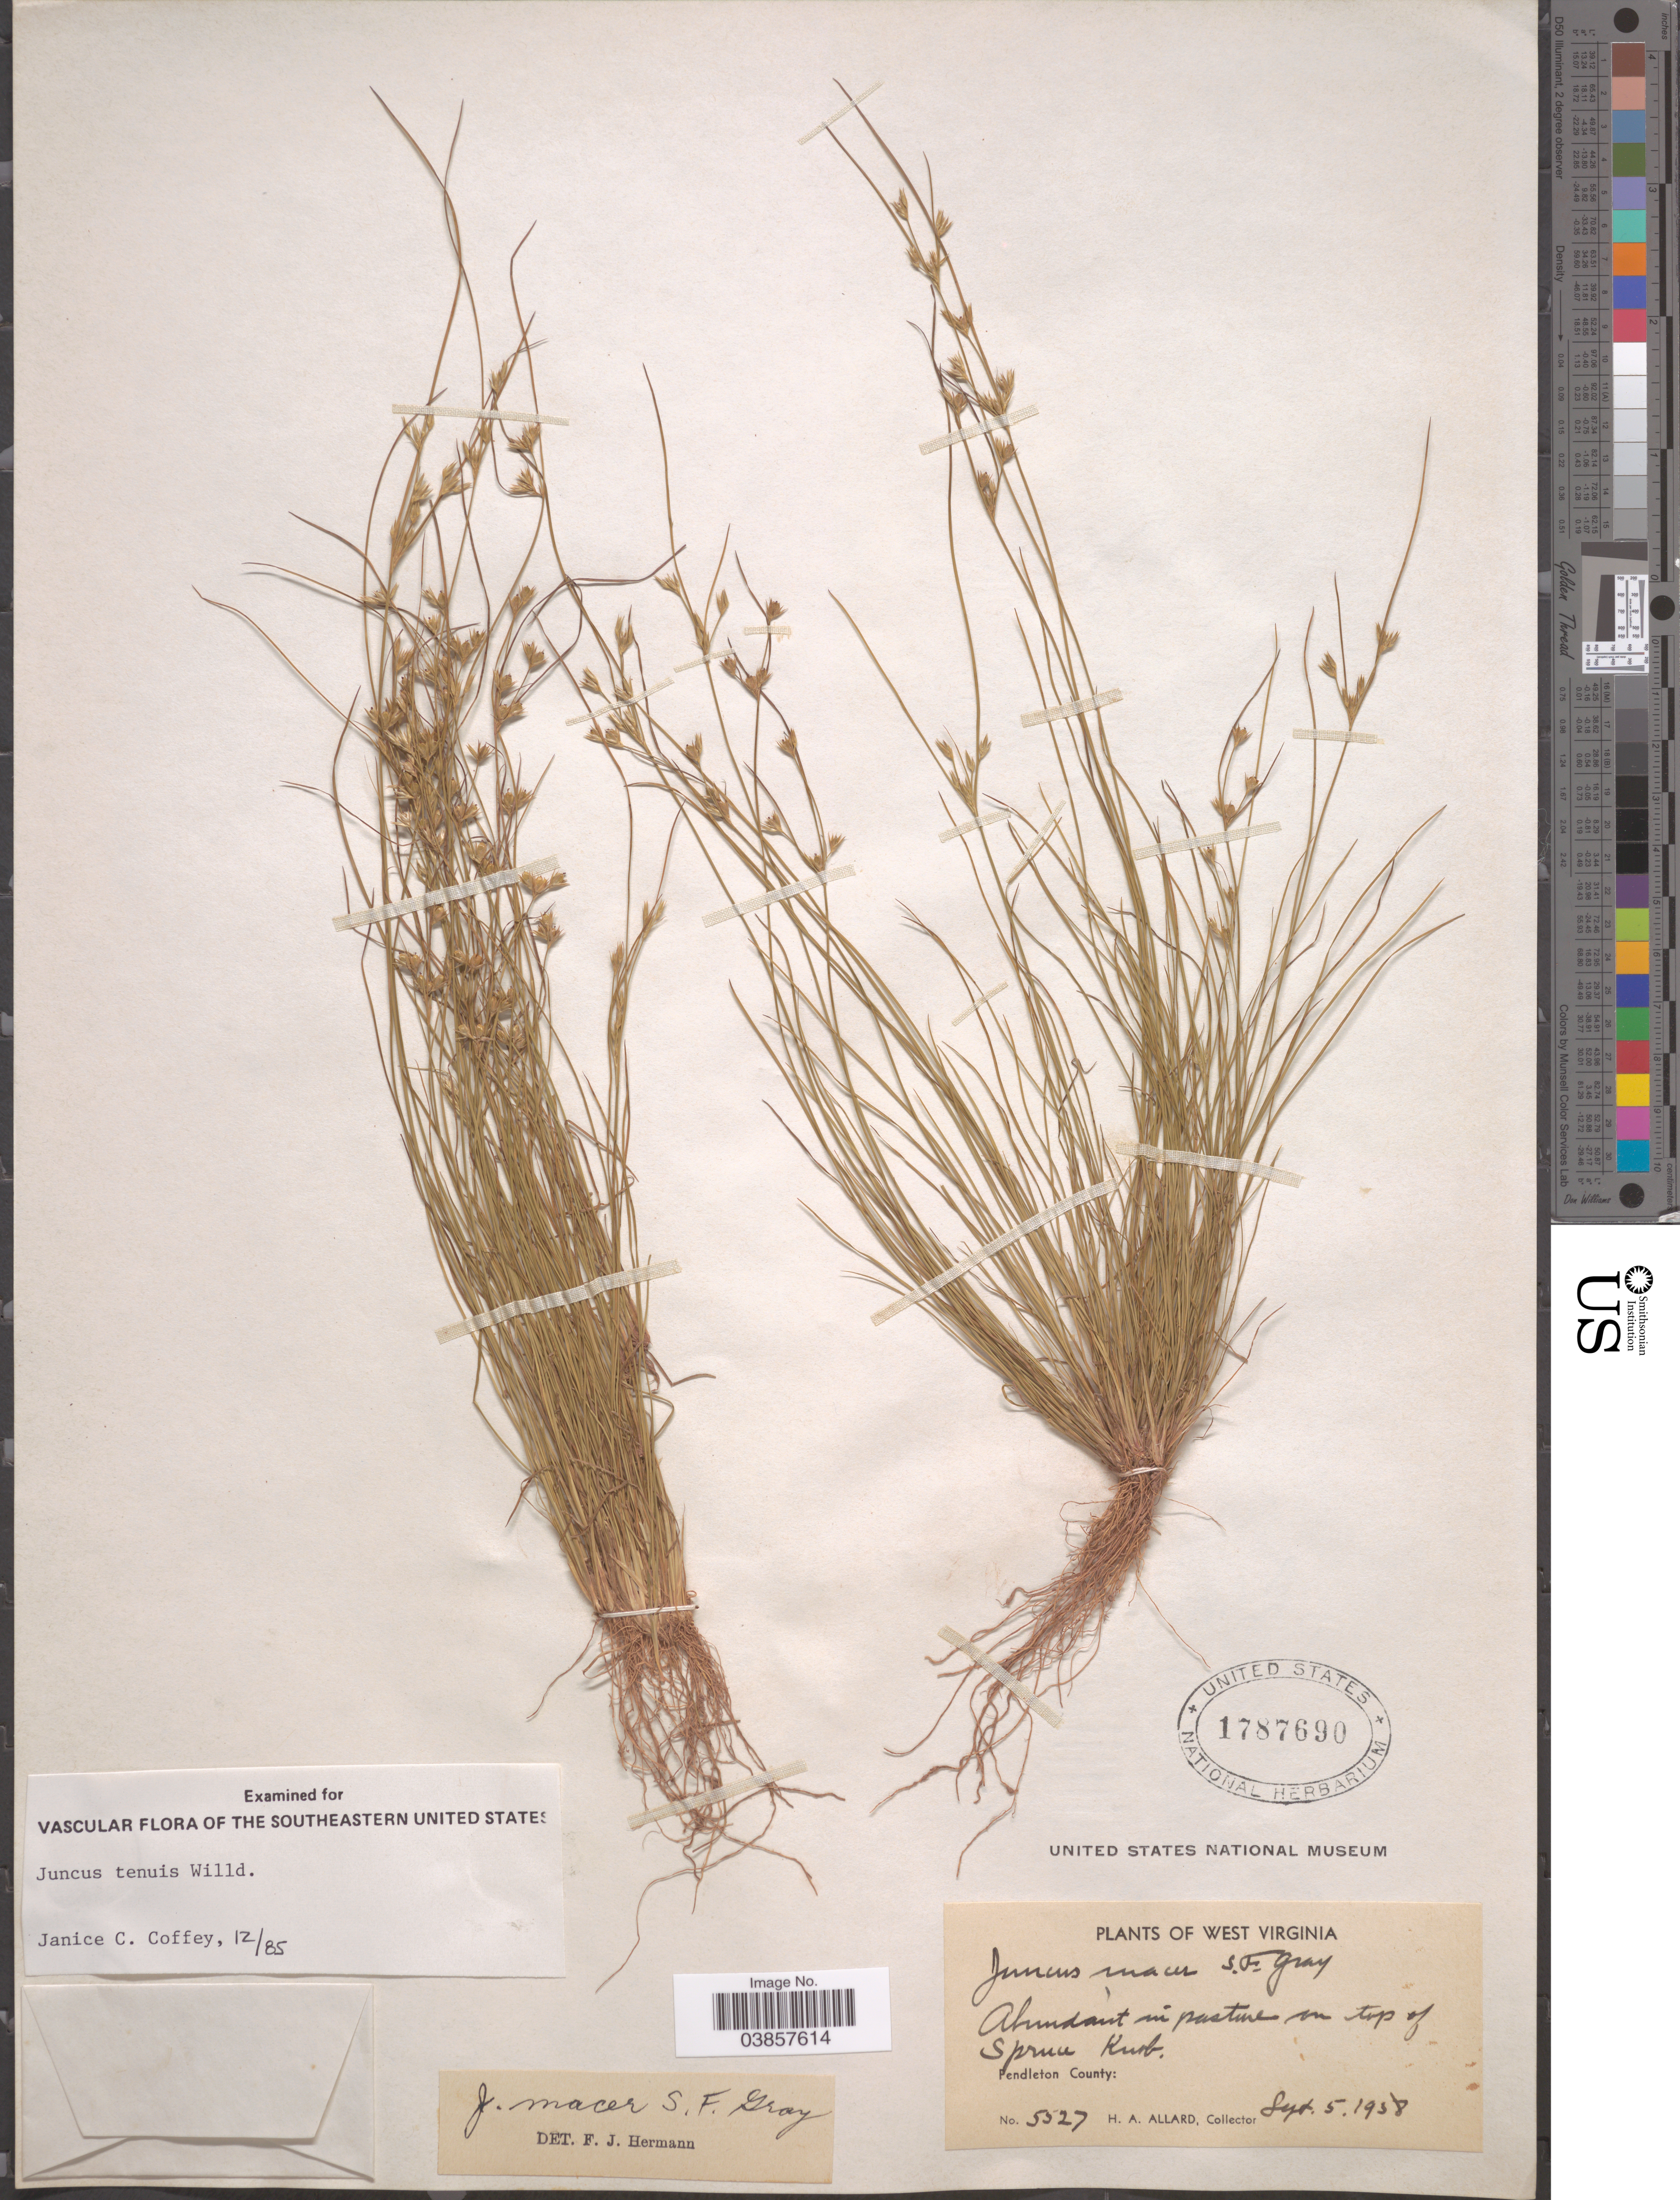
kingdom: Plantae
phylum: Tracheophyta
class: Liliopsida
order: Poales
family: Juncaceae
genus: Juncus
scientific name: Juncus tenuis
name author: Willd.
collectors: H. A. Allard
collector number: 5527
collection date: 1958-09-05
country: United States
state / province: West Virginia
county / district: Pendleton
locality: On top of Spruce Knob. Pendleton County.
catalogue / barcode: US 1787690